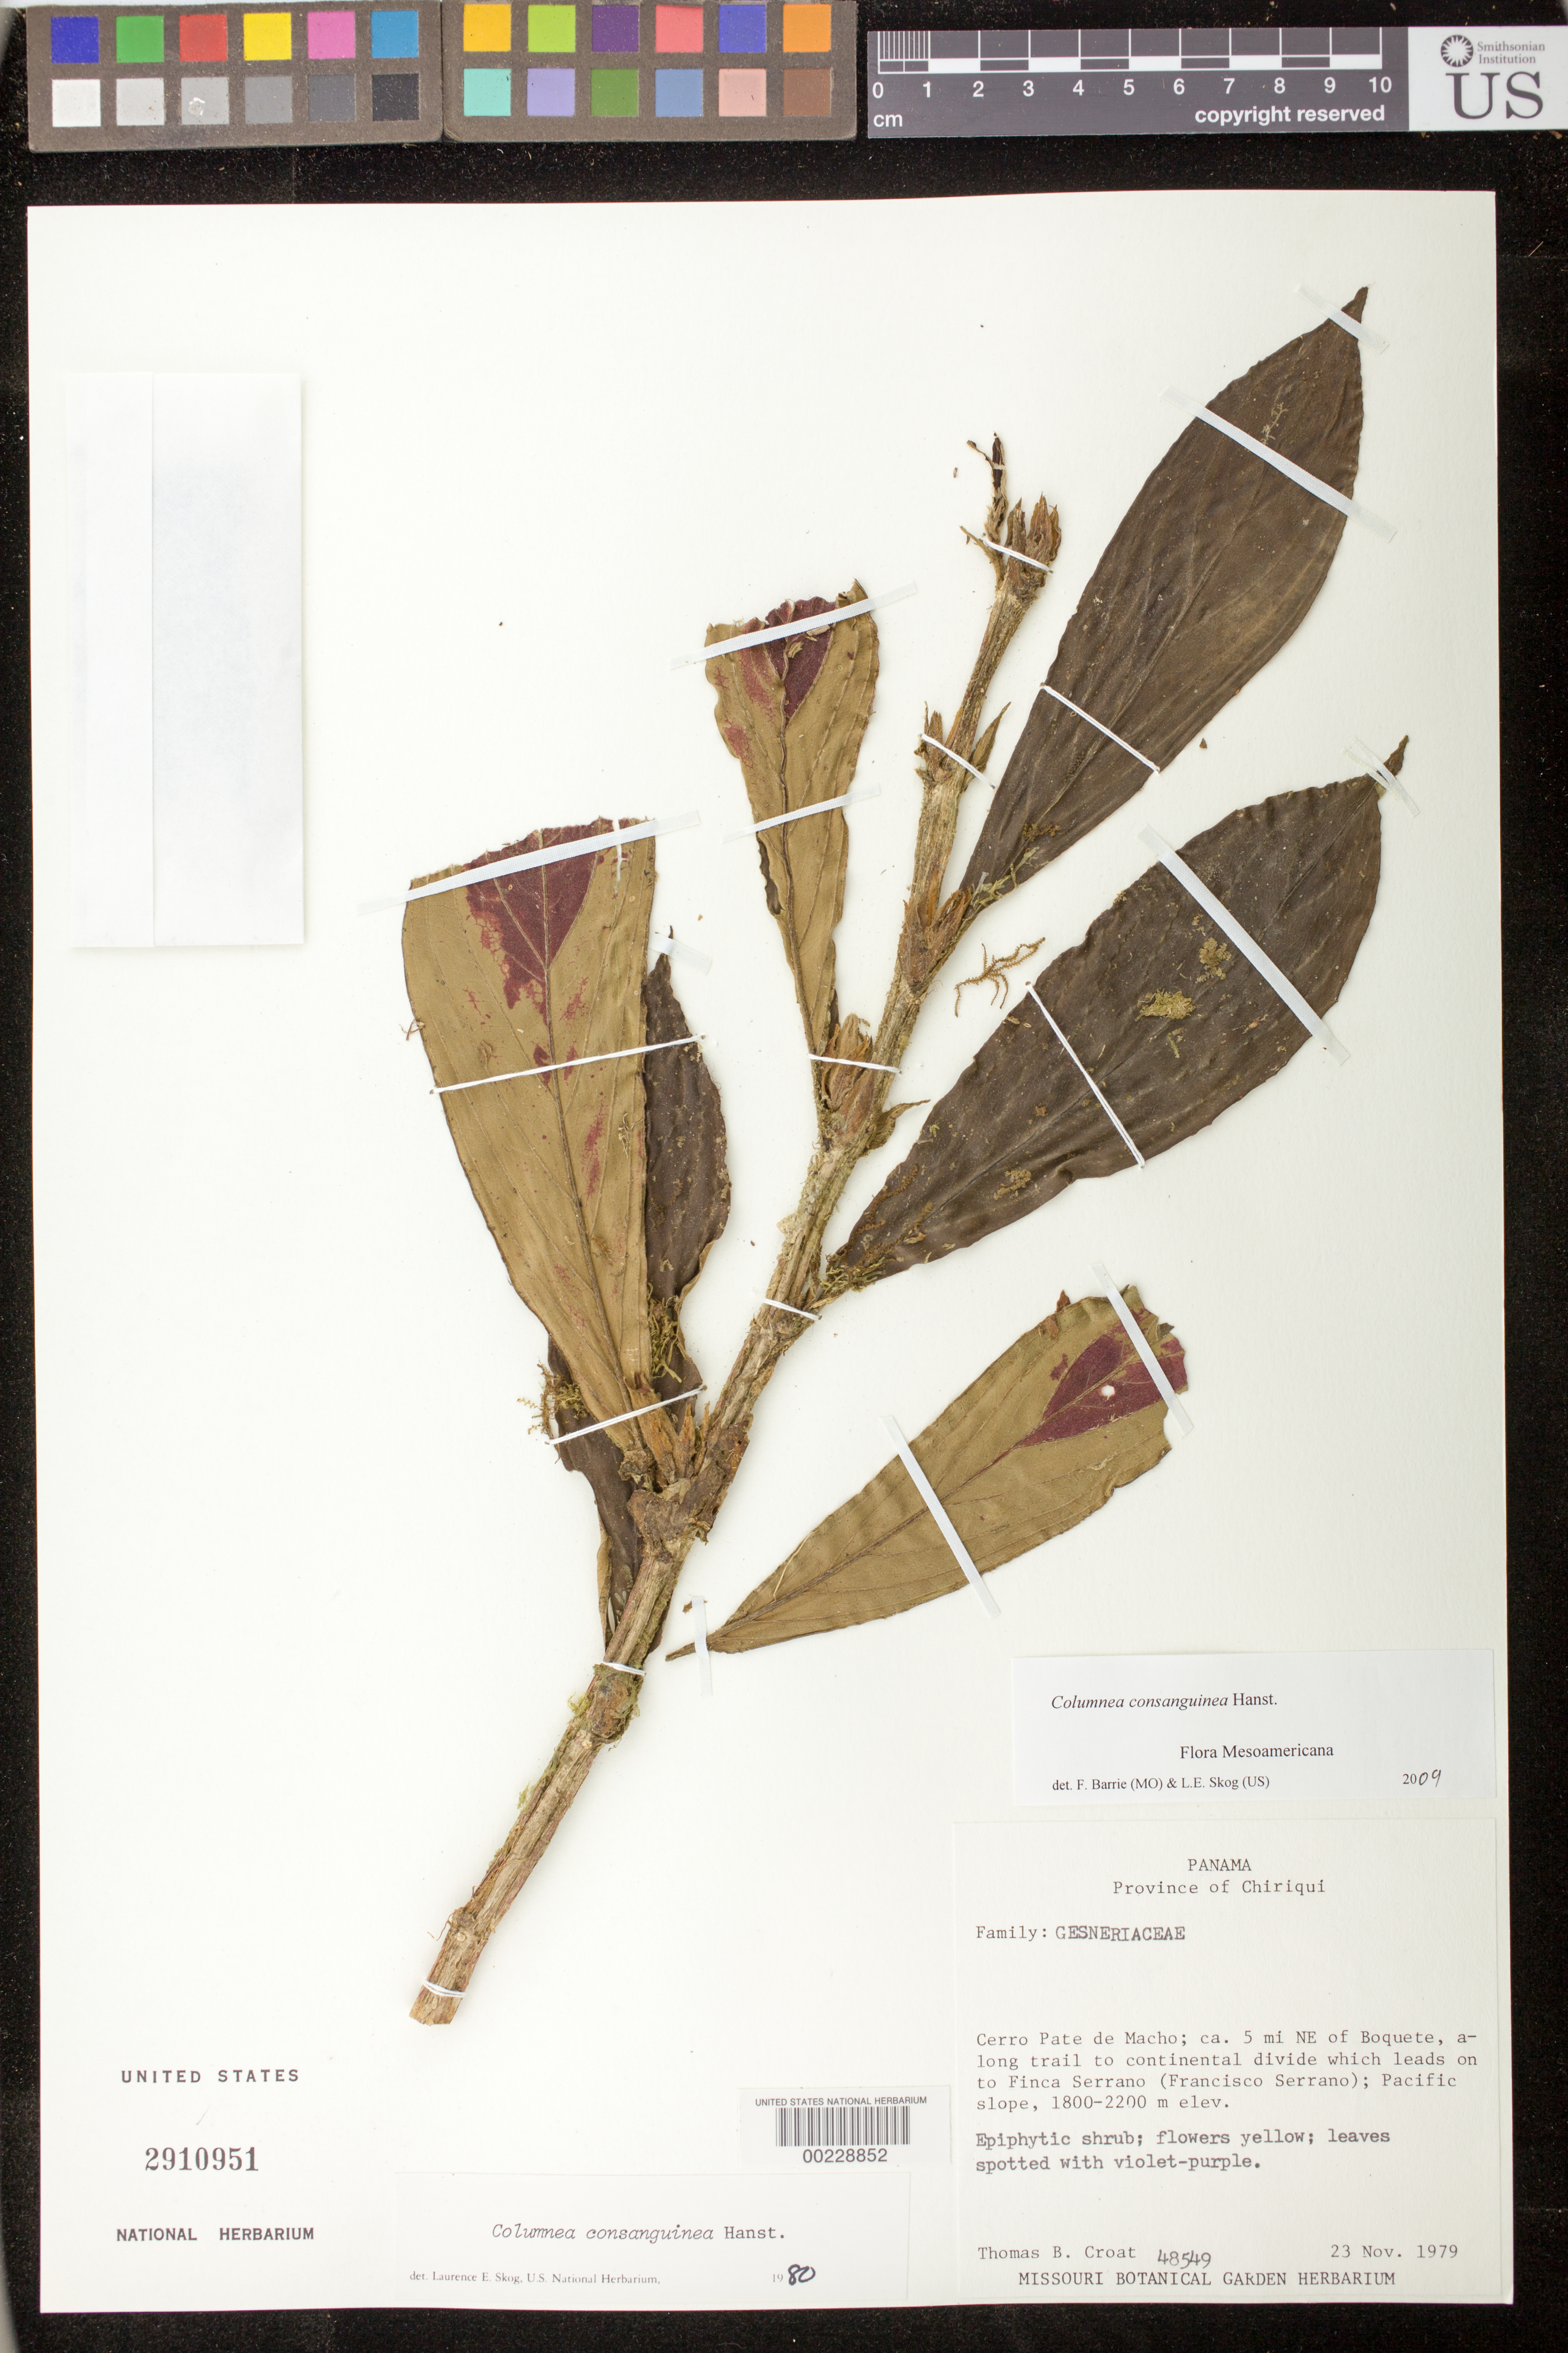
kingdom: Plantae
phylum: Tracheophyta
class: Magnoliopsida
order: Lamiales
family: Gesneriaceae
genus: Columnea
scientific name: Columnea consanguinea var. adpressa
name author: B.D. Morley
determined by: Skog, Laurence E.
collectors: T. B. Croat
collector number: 48549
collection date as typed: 23 Nov 1979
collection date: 1979-11-23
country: Panama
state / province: Chiriquí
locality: Cerro Pate de Macho, ca 5 mi NE of Boquete, along trail to continental divide which leads on to Finca Serrano, Pacific slope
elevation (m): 1800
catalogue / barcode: US 2910951